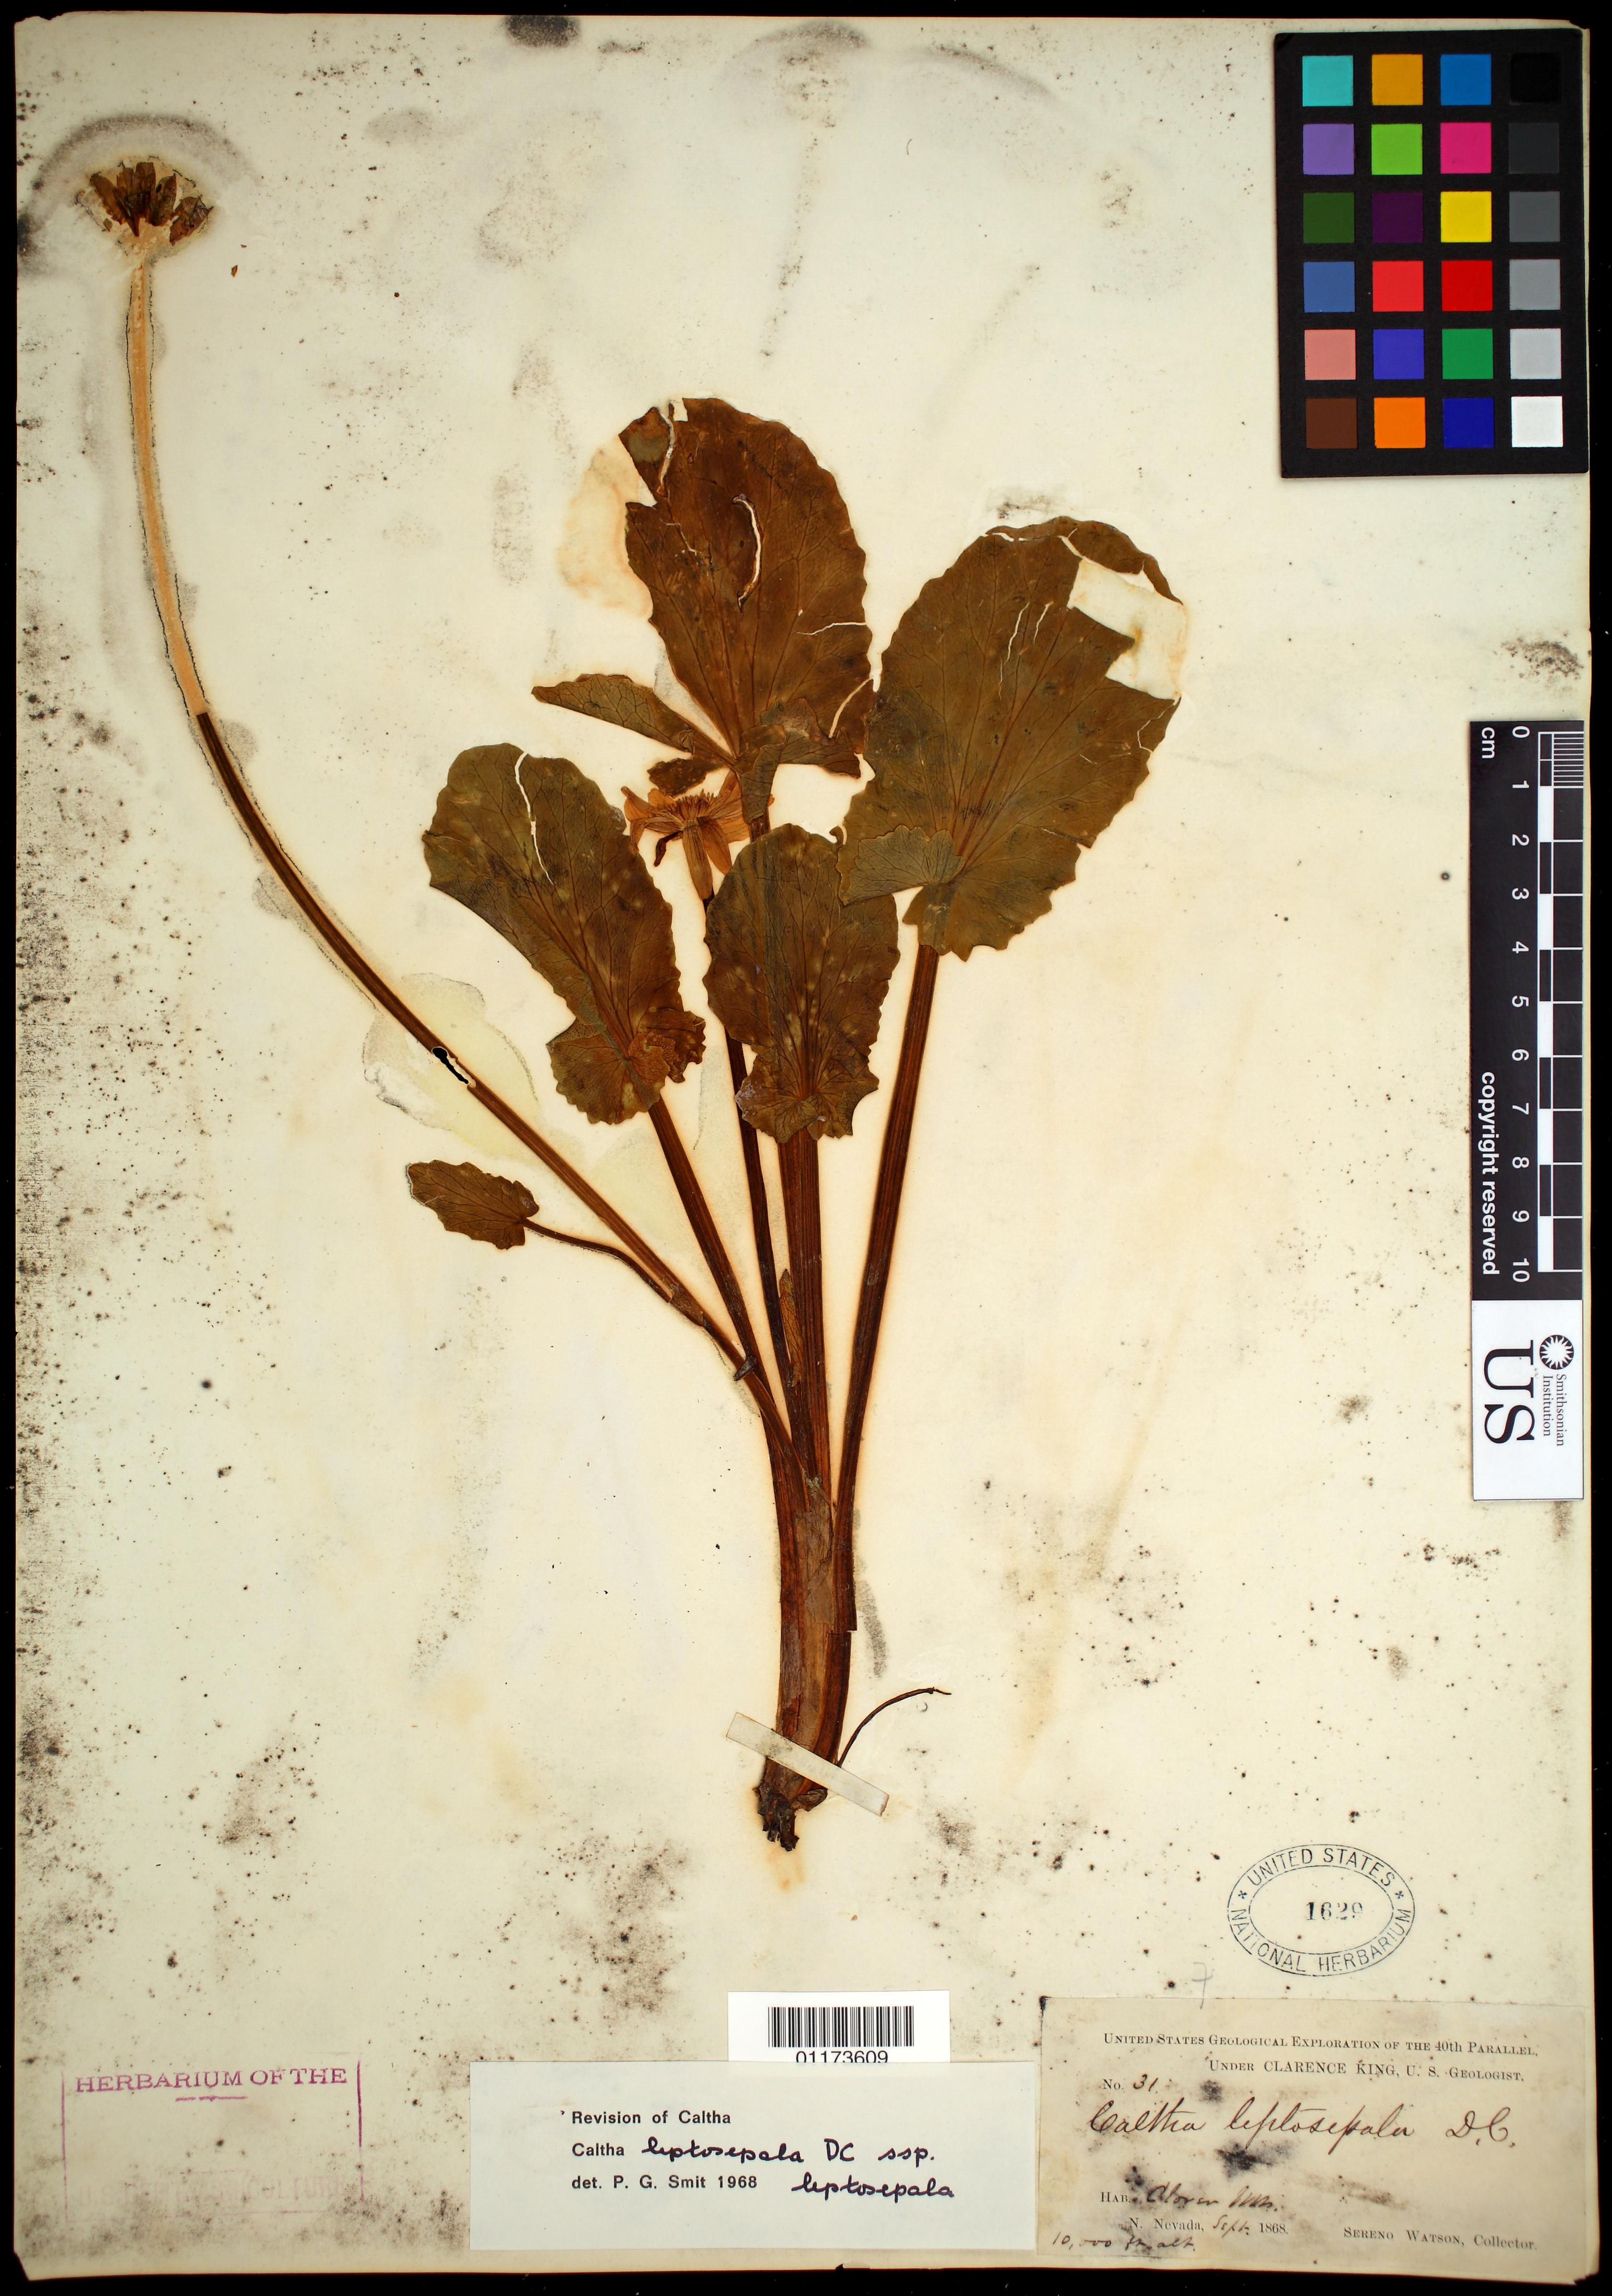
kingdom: Plantae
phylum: Tracheophyta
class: Magnoliopsida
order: Ranunculales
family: Ranunculaceae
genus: Caltha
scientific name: Caltha leptosepala subsp. leptosepala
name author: DC.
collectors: S. Watson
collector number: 31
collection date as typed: Sep 1868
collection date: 1868-09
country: United States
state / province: Nevada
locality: Clover Mts.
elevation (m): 3048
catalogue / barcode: US 1629